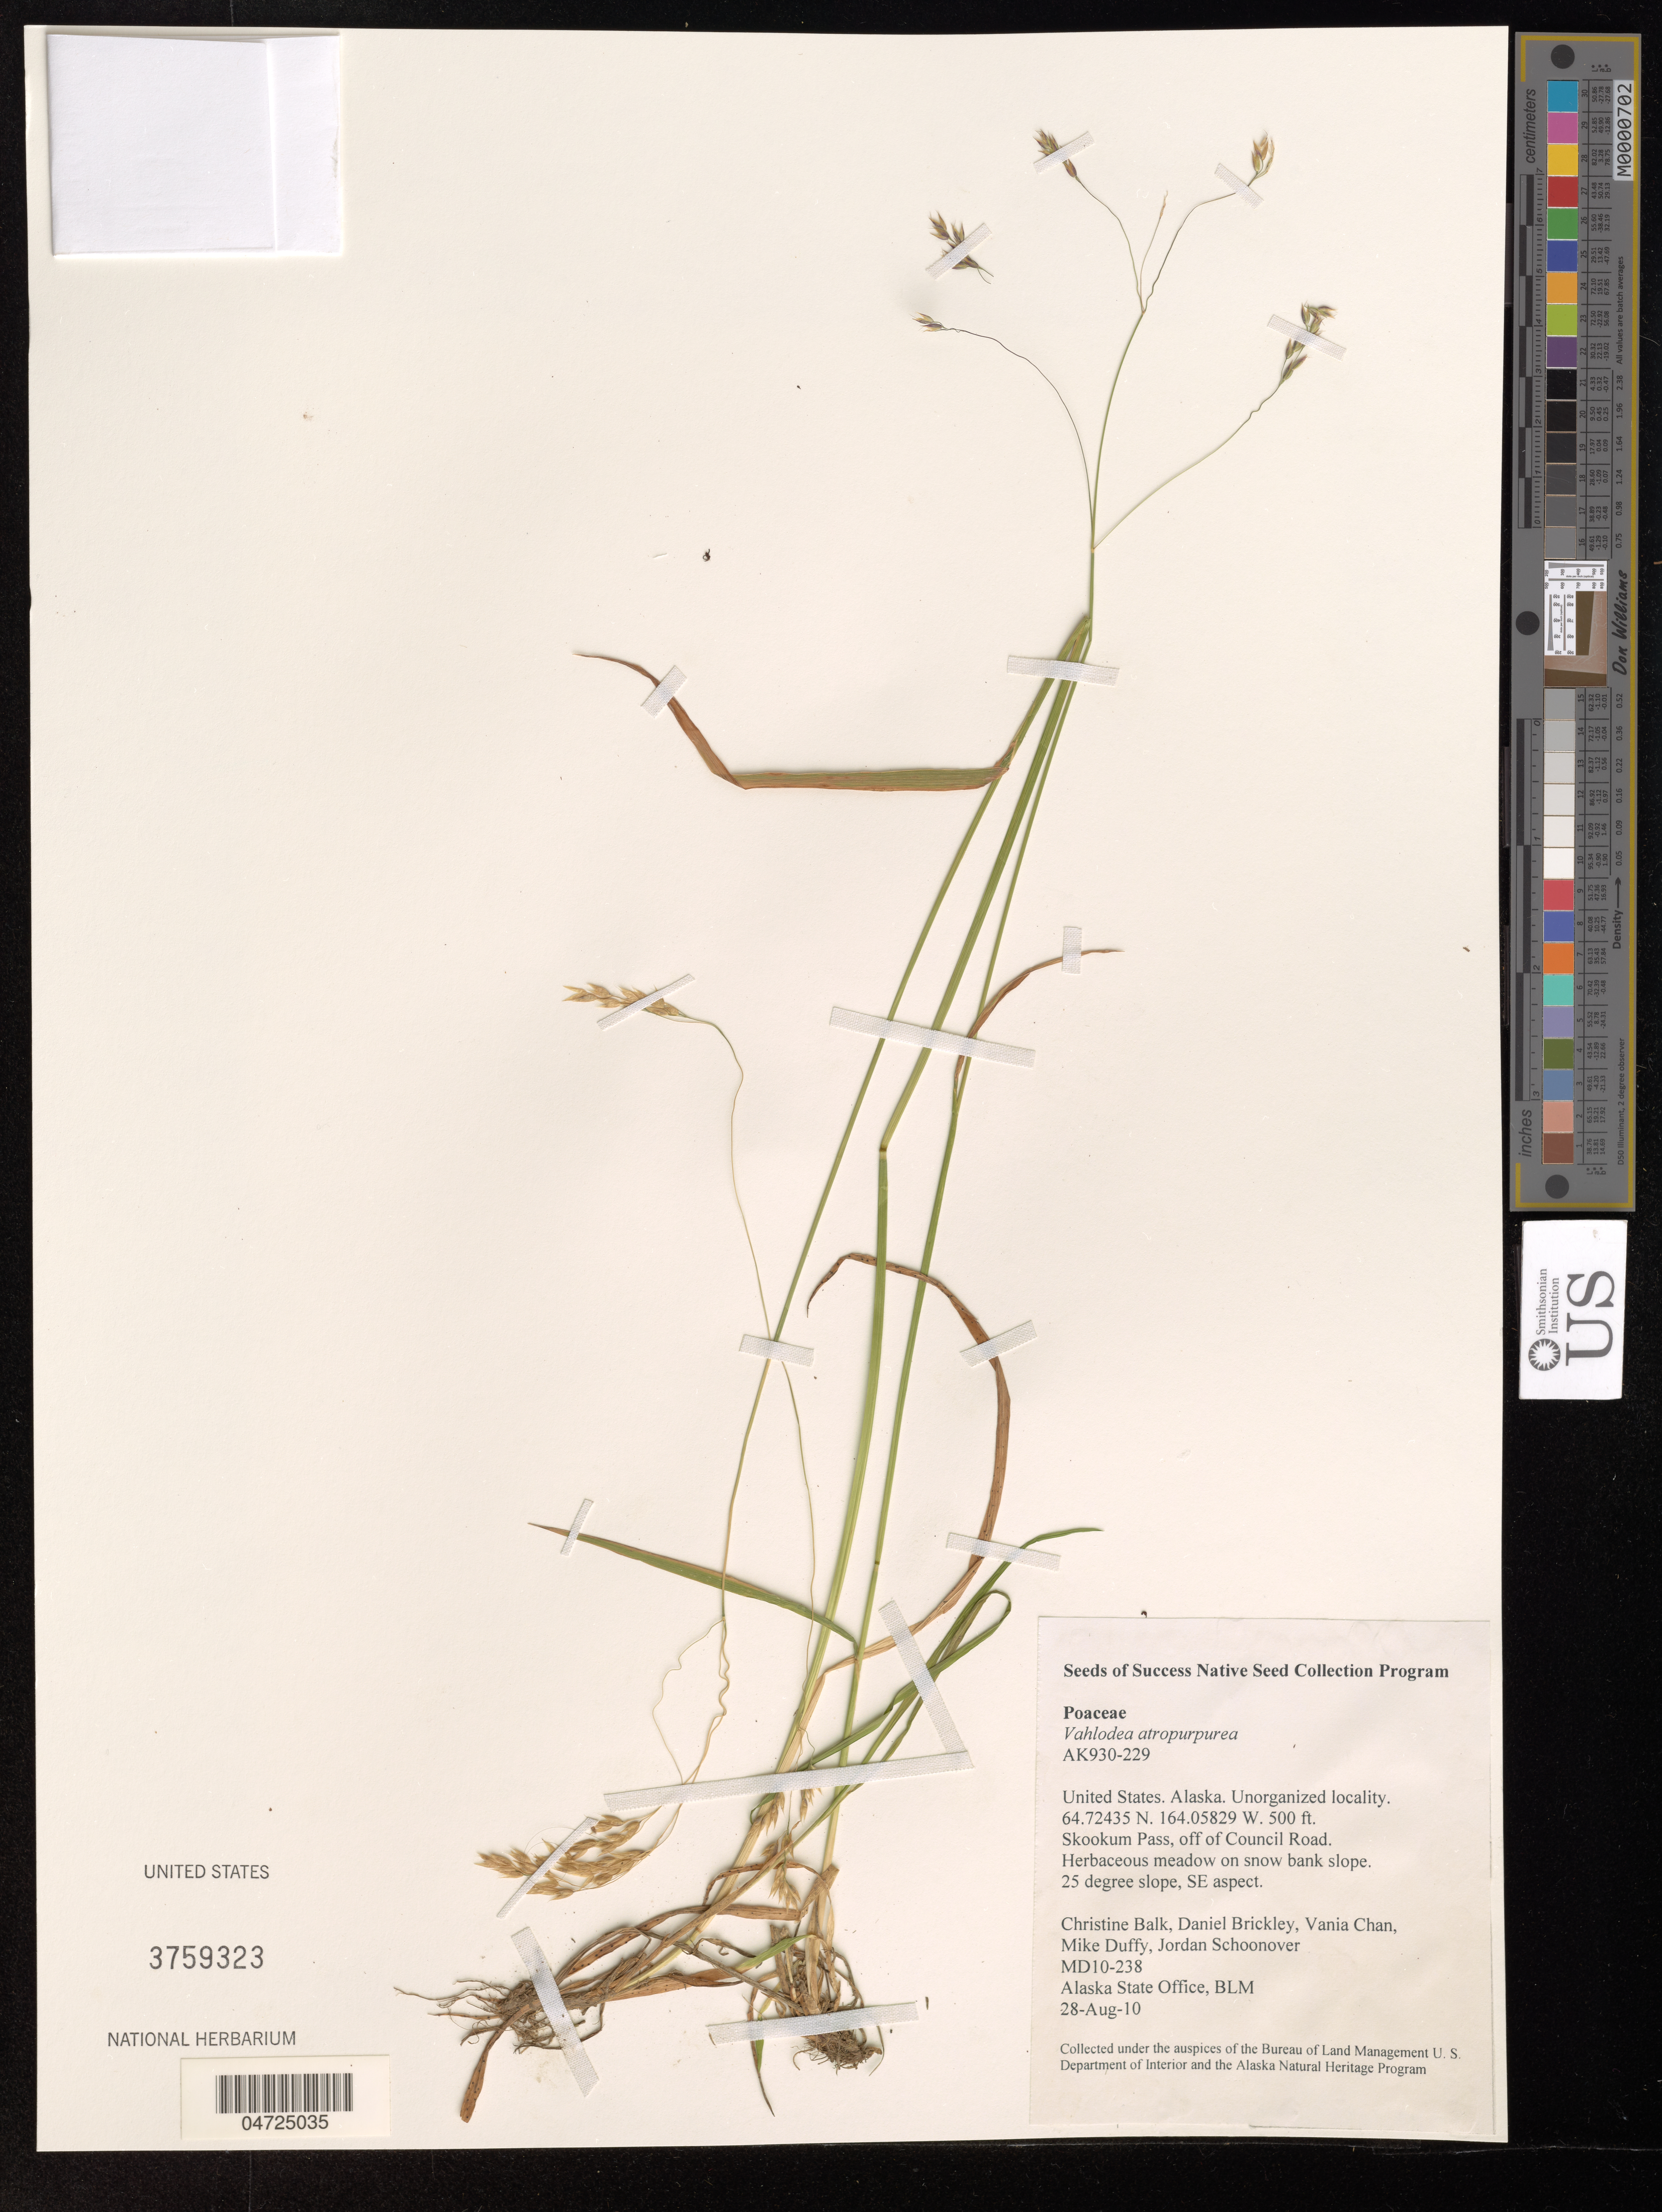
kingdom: Plantae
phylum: Tracheophyta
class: Liliopsida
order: Poales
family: Poaceae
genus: Vahlodea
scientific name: Vahlodea atropurpurea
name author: (Wahlenb.) Fr. ex Hartm.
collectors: C. Balk, D. Brickley, V. Chan & M. Duffy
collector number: MD10-238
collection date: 2010-08-28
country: United States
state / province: Alaska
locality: Skookum Pass, off of Council Road. SE aspect.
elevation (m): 152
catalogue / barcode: US 3759323